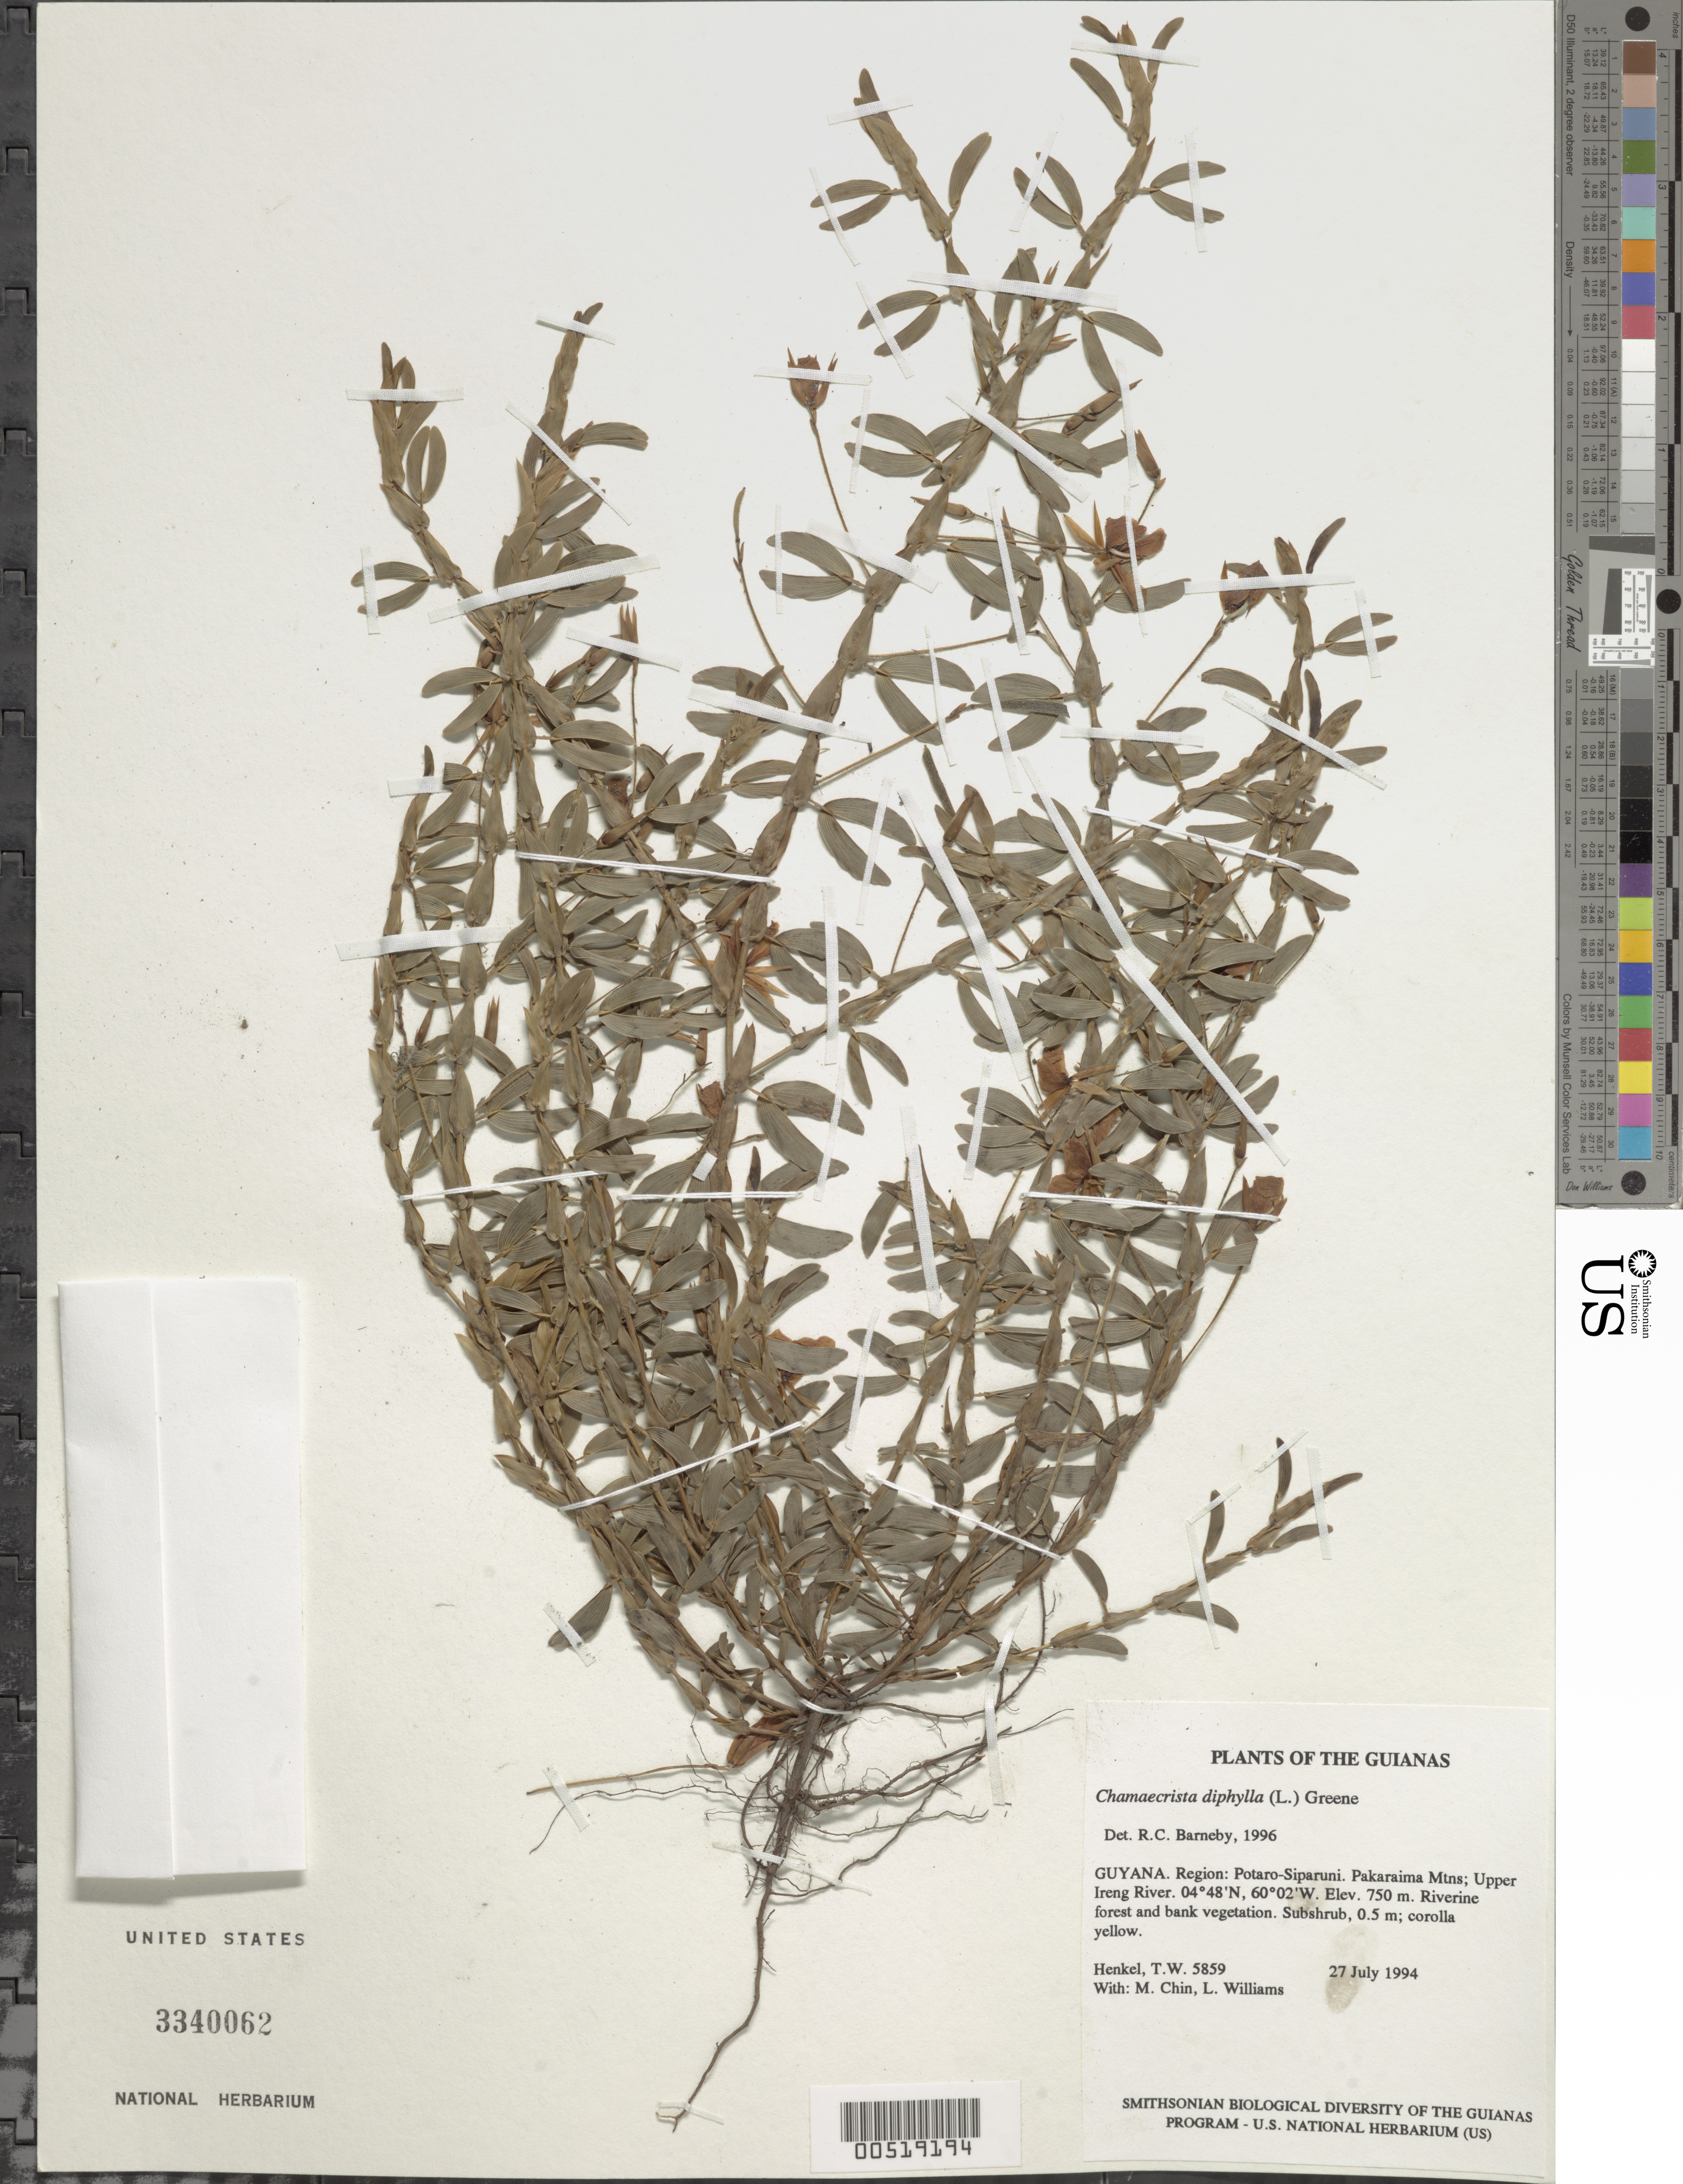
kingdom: Plantae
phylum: Tracheophyta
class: Magnoliopsida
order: Fabales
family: Fabaceae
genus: Chamaecrista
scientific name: Chamaecrista diphylla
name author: (L.) Greene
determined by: Barneby, Rupert C., (NY)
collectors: T. Henkel, M. Chin & L. Williams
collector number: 5859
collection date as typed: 27 July 1994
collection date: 1994-07-27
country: Guyana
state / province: Potaro-Siparuni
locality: Pakaraima Mtns; Upper Ireng River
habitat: Riverine forest and bank vegetation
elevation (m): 750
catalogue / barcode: US 3340062